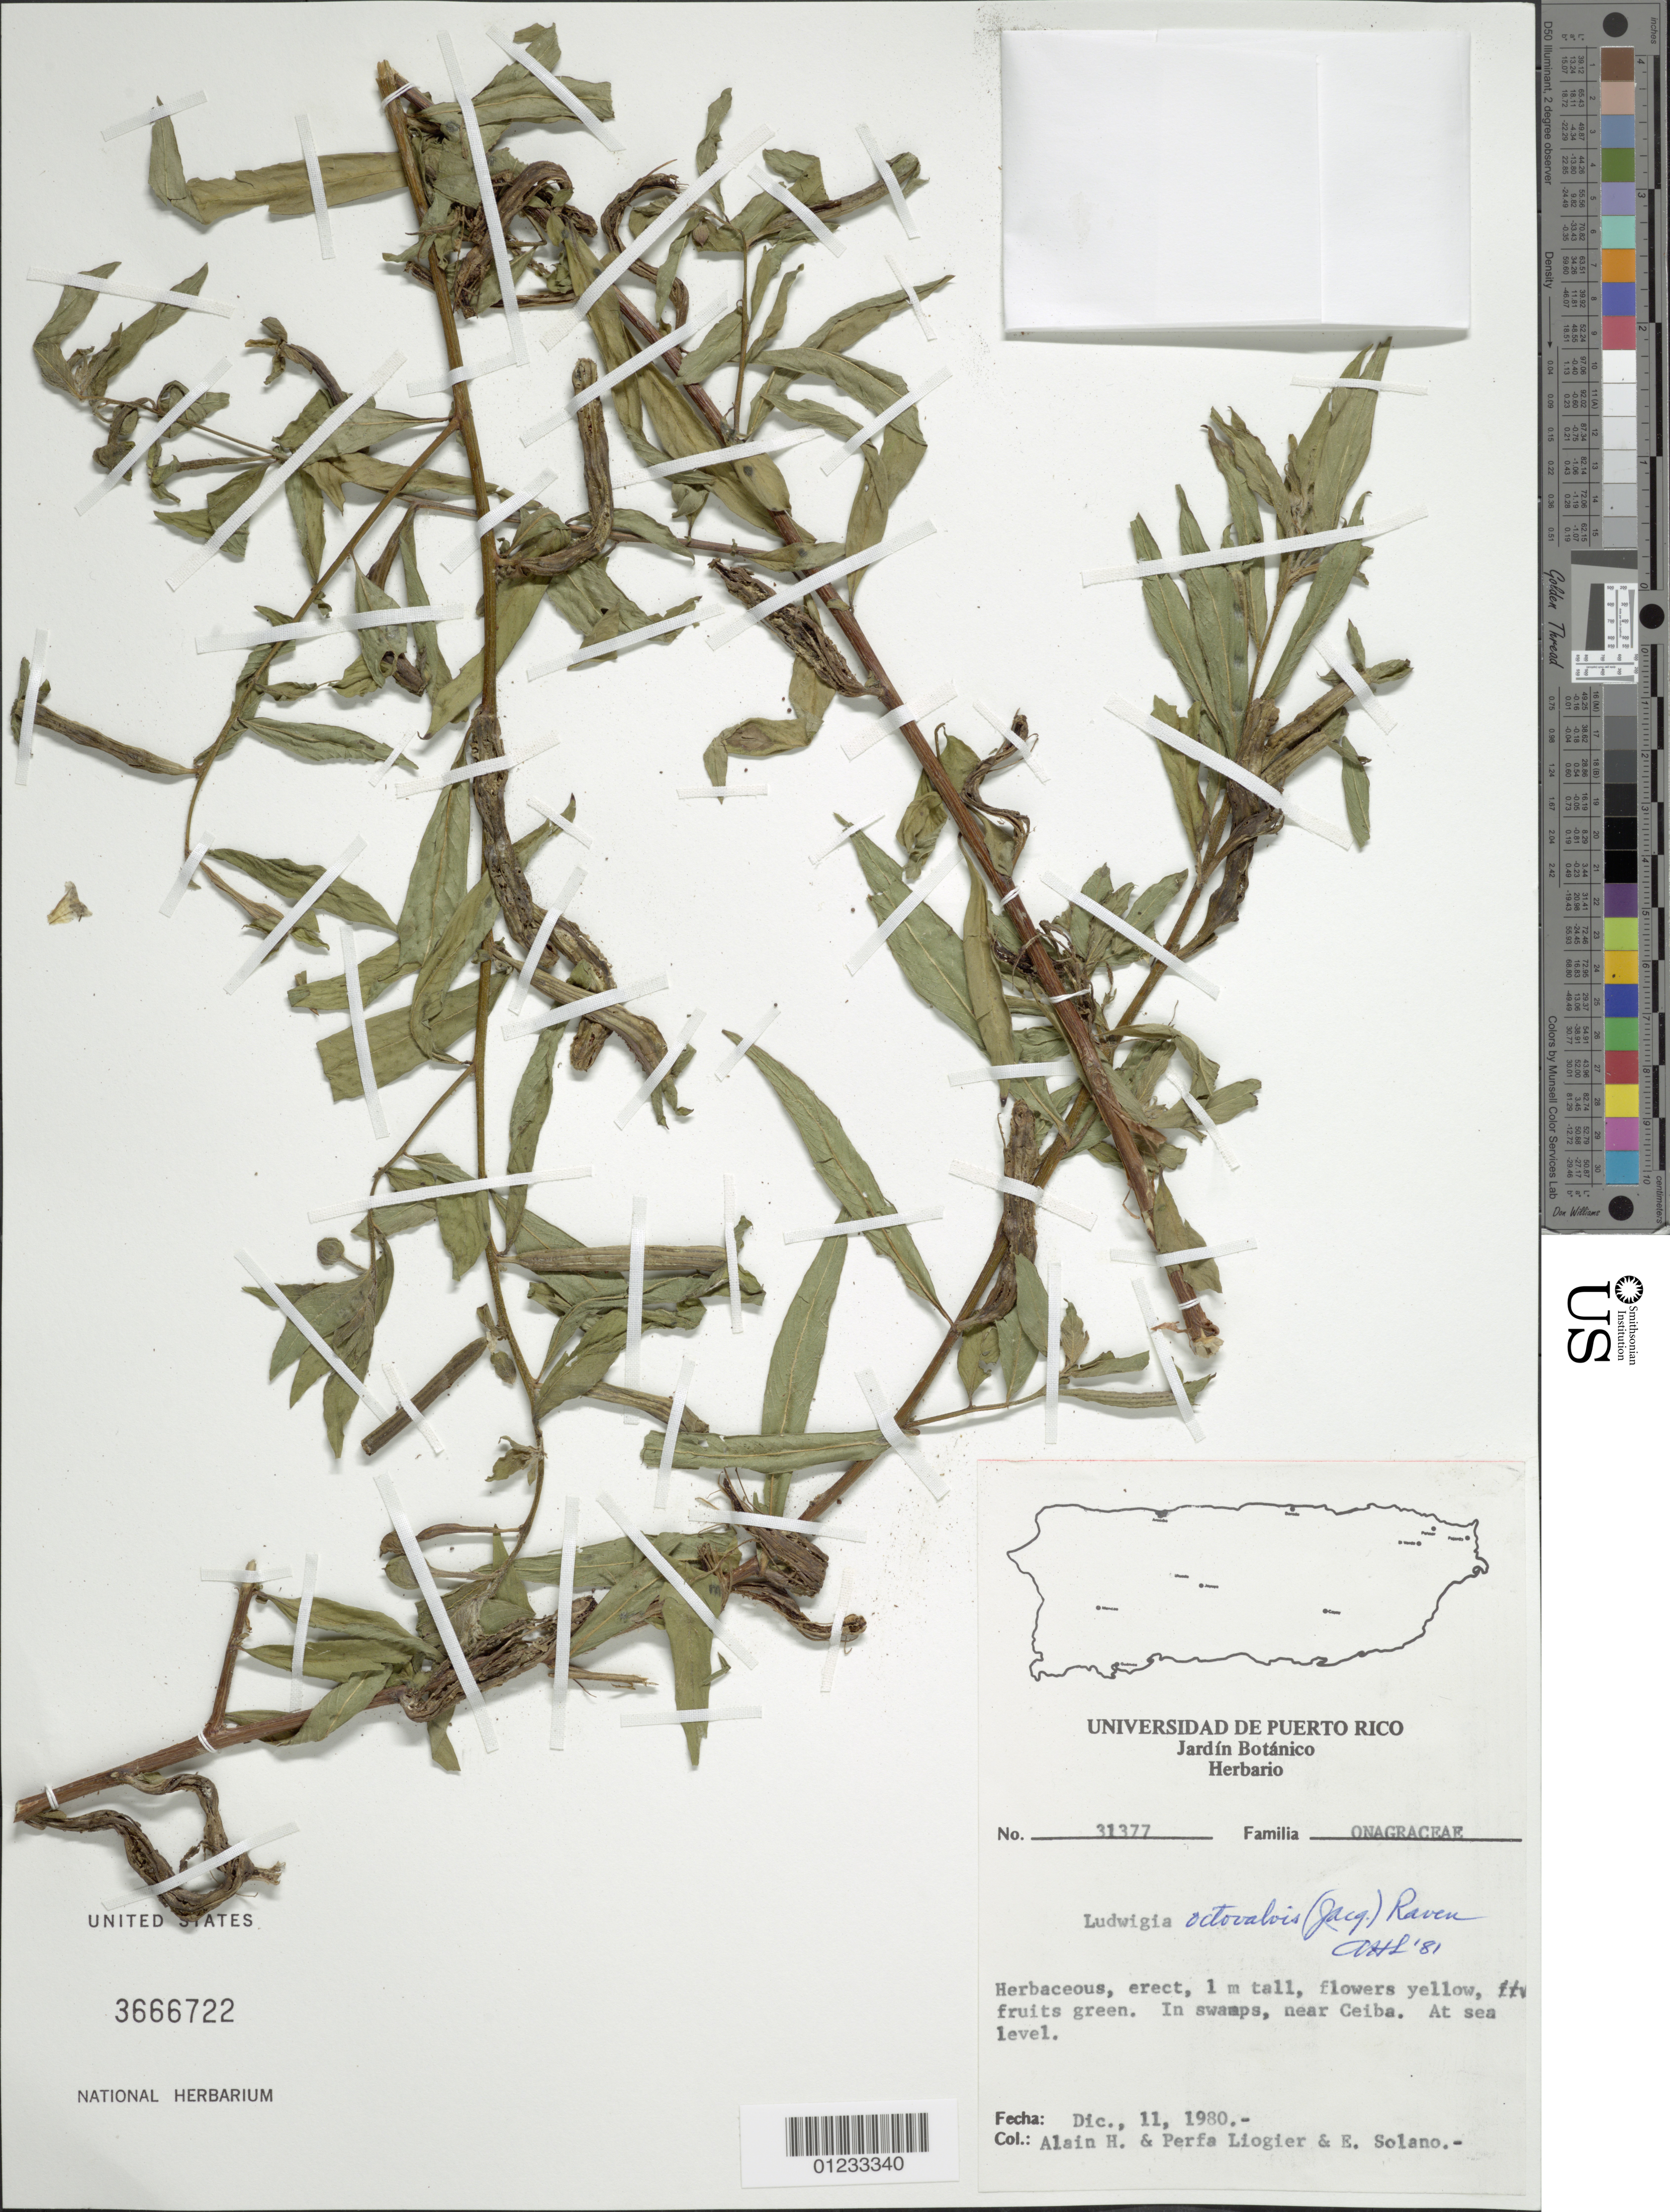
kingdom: Plantae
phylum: Tracheophyta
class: Magnoliopsida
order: Myrtales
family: Onagraceae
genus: Ludwigia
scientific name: Ludwigia octovalvis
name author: (Jacq.) P.H. Raven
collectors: A. H. Liogier, M. P. Liogier & E. Solano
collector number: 31377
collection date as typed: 11 Dec 1980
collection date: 1980-12-11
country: Puerto Rico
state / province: Ceiba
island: Puerto Rico I.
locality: Ceiba, near.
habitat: In swamps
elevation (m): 0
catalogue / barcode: US 3666722